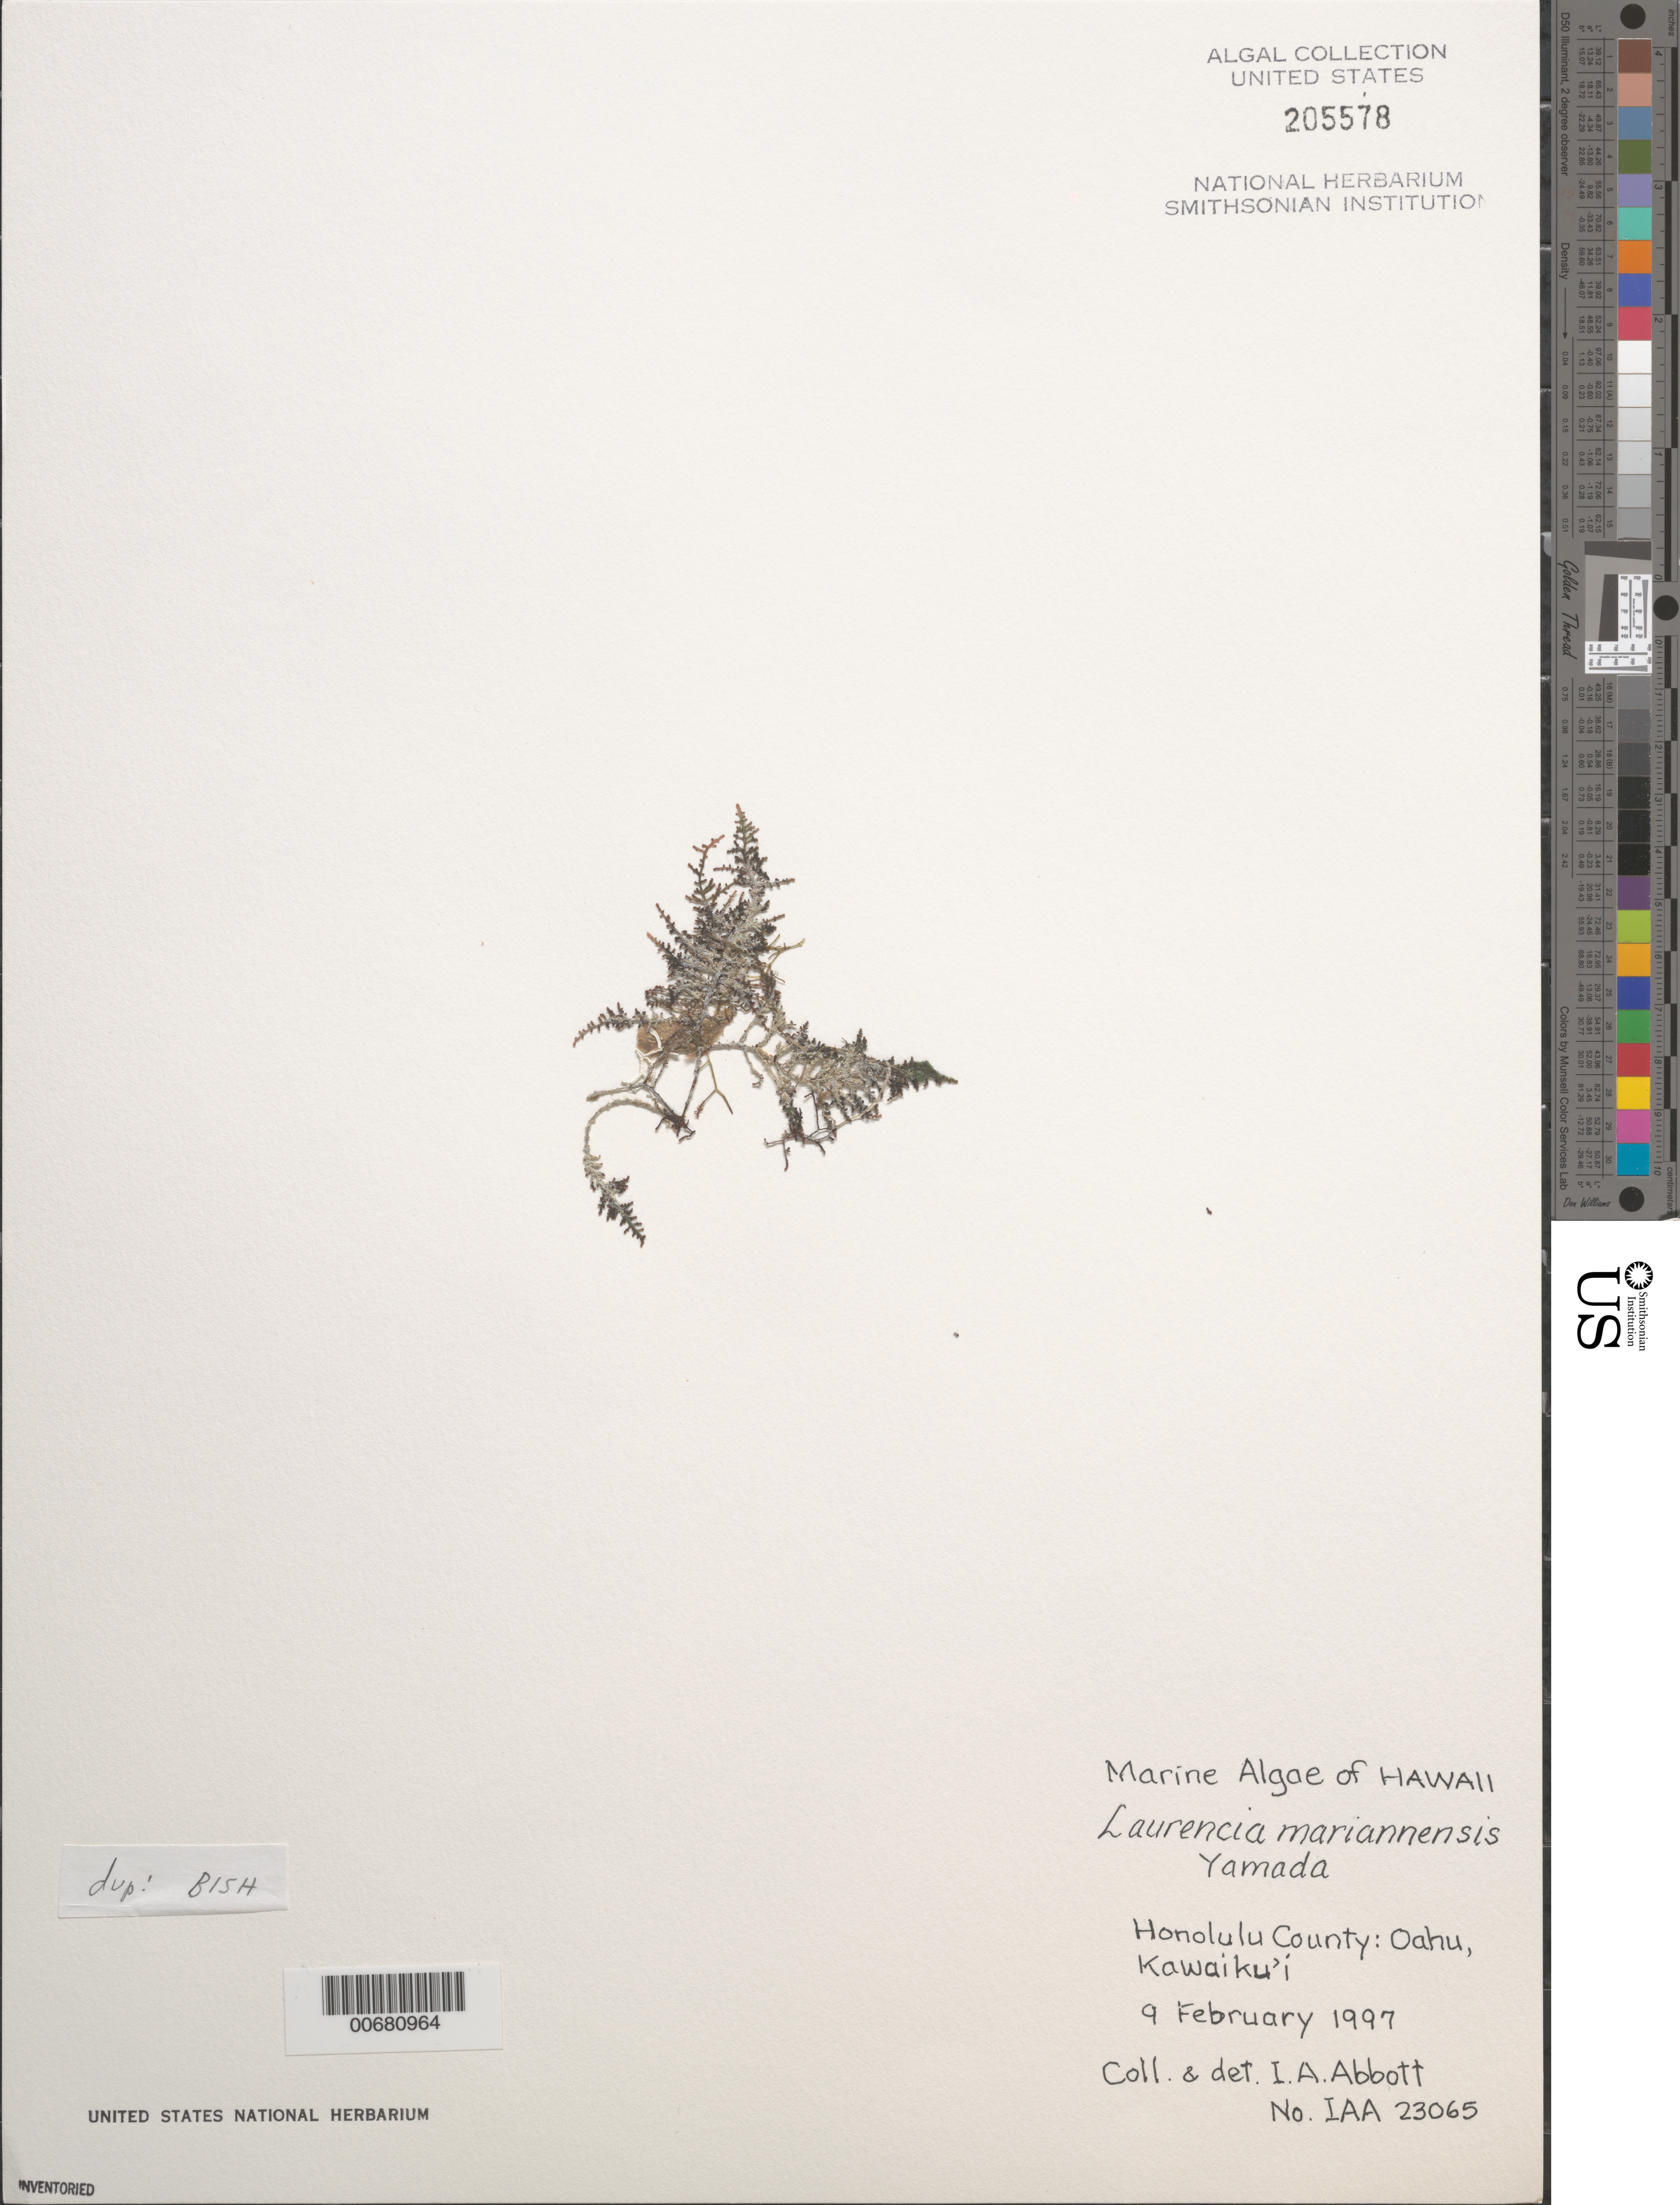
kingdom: Plantae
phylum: Rhodophyta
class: Florideophyceae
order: Ceramiales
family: Rhodomelaceae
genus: Laurencia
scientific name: Laurencia mariannensis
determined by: Abbott, Isabella A.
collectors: I. A. Abbott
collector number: IAA 23065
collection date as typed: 09 Feb 1997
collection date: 1997-02-09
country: United States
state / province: Hawaii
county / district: Honolulu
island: Oahu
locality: Kawaiku'i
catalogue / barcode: US 205578